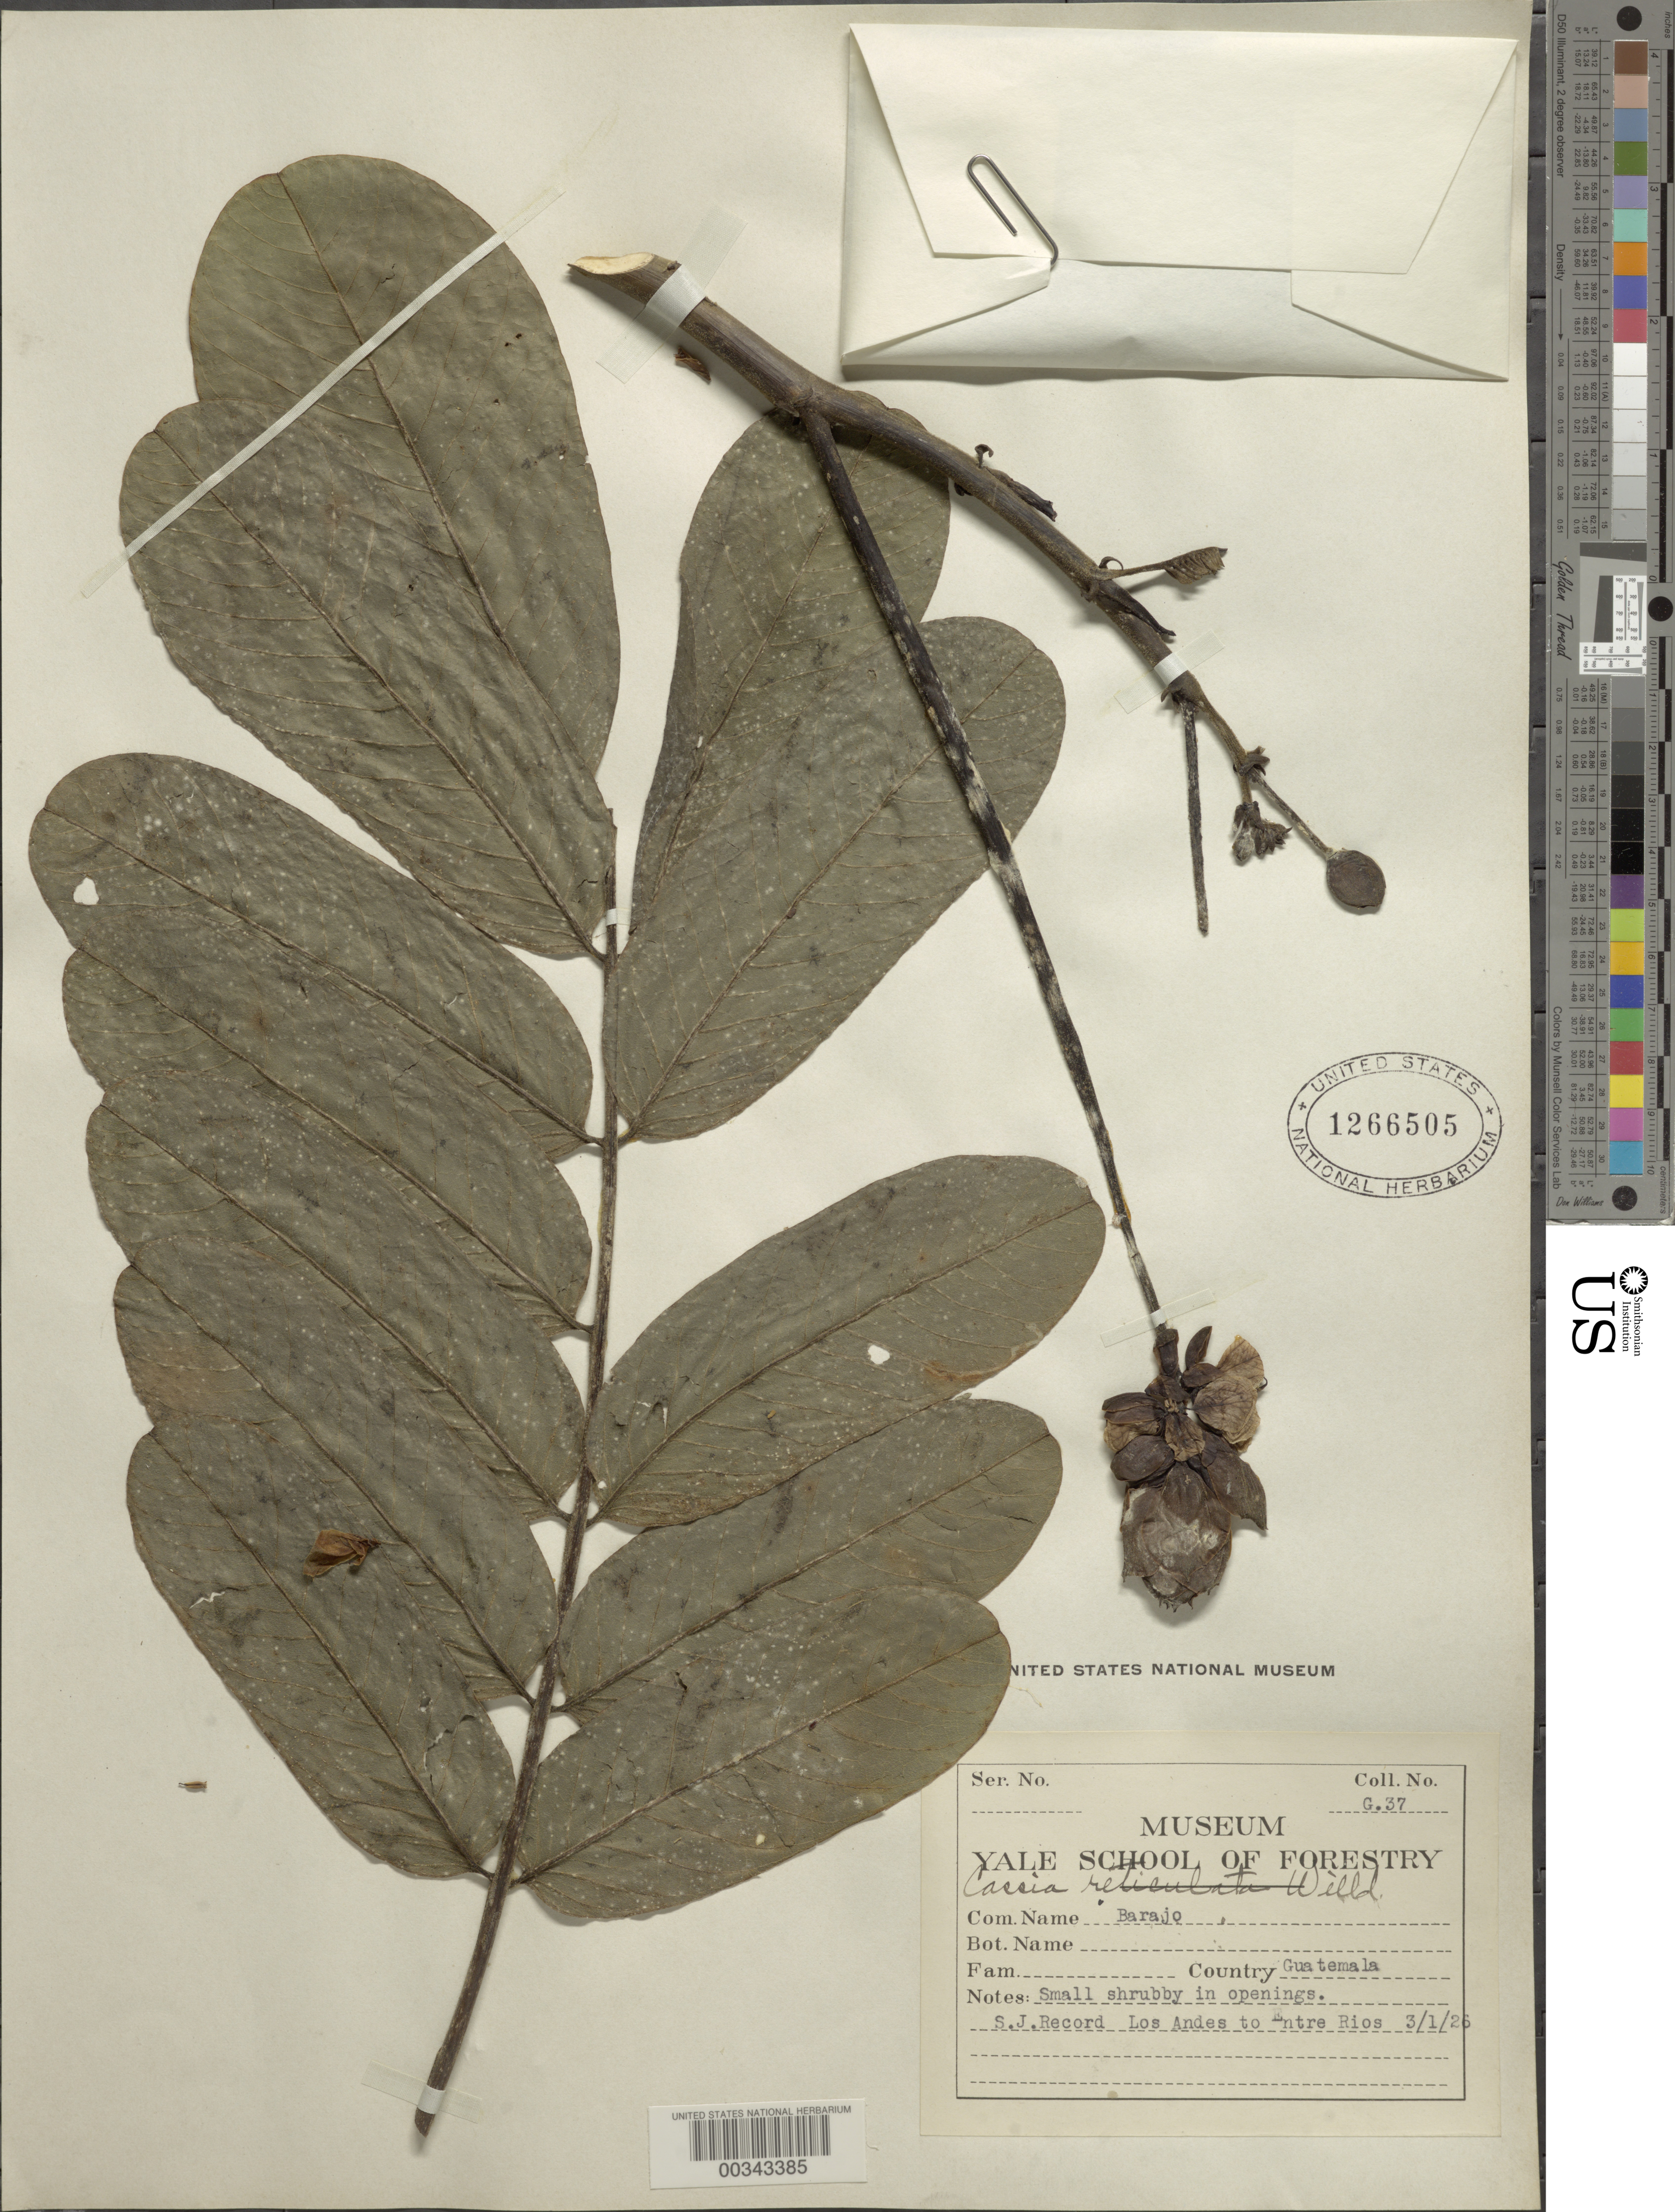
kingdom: Plantae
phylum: Tracheophyta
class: Magnoliopsida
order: Fabales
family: Fabaceae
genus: Senna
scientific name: Senna reticulata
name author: (Willd.) H.S. Irwin & Barneby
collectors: S. J. Record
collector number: G.37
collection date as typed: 03 Jan 1926 or 01 Mar 1926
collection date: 1926-01-03 or 1926-03-01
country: Guatemala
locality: Los andes to Entre Rios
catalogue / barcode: US 1266505